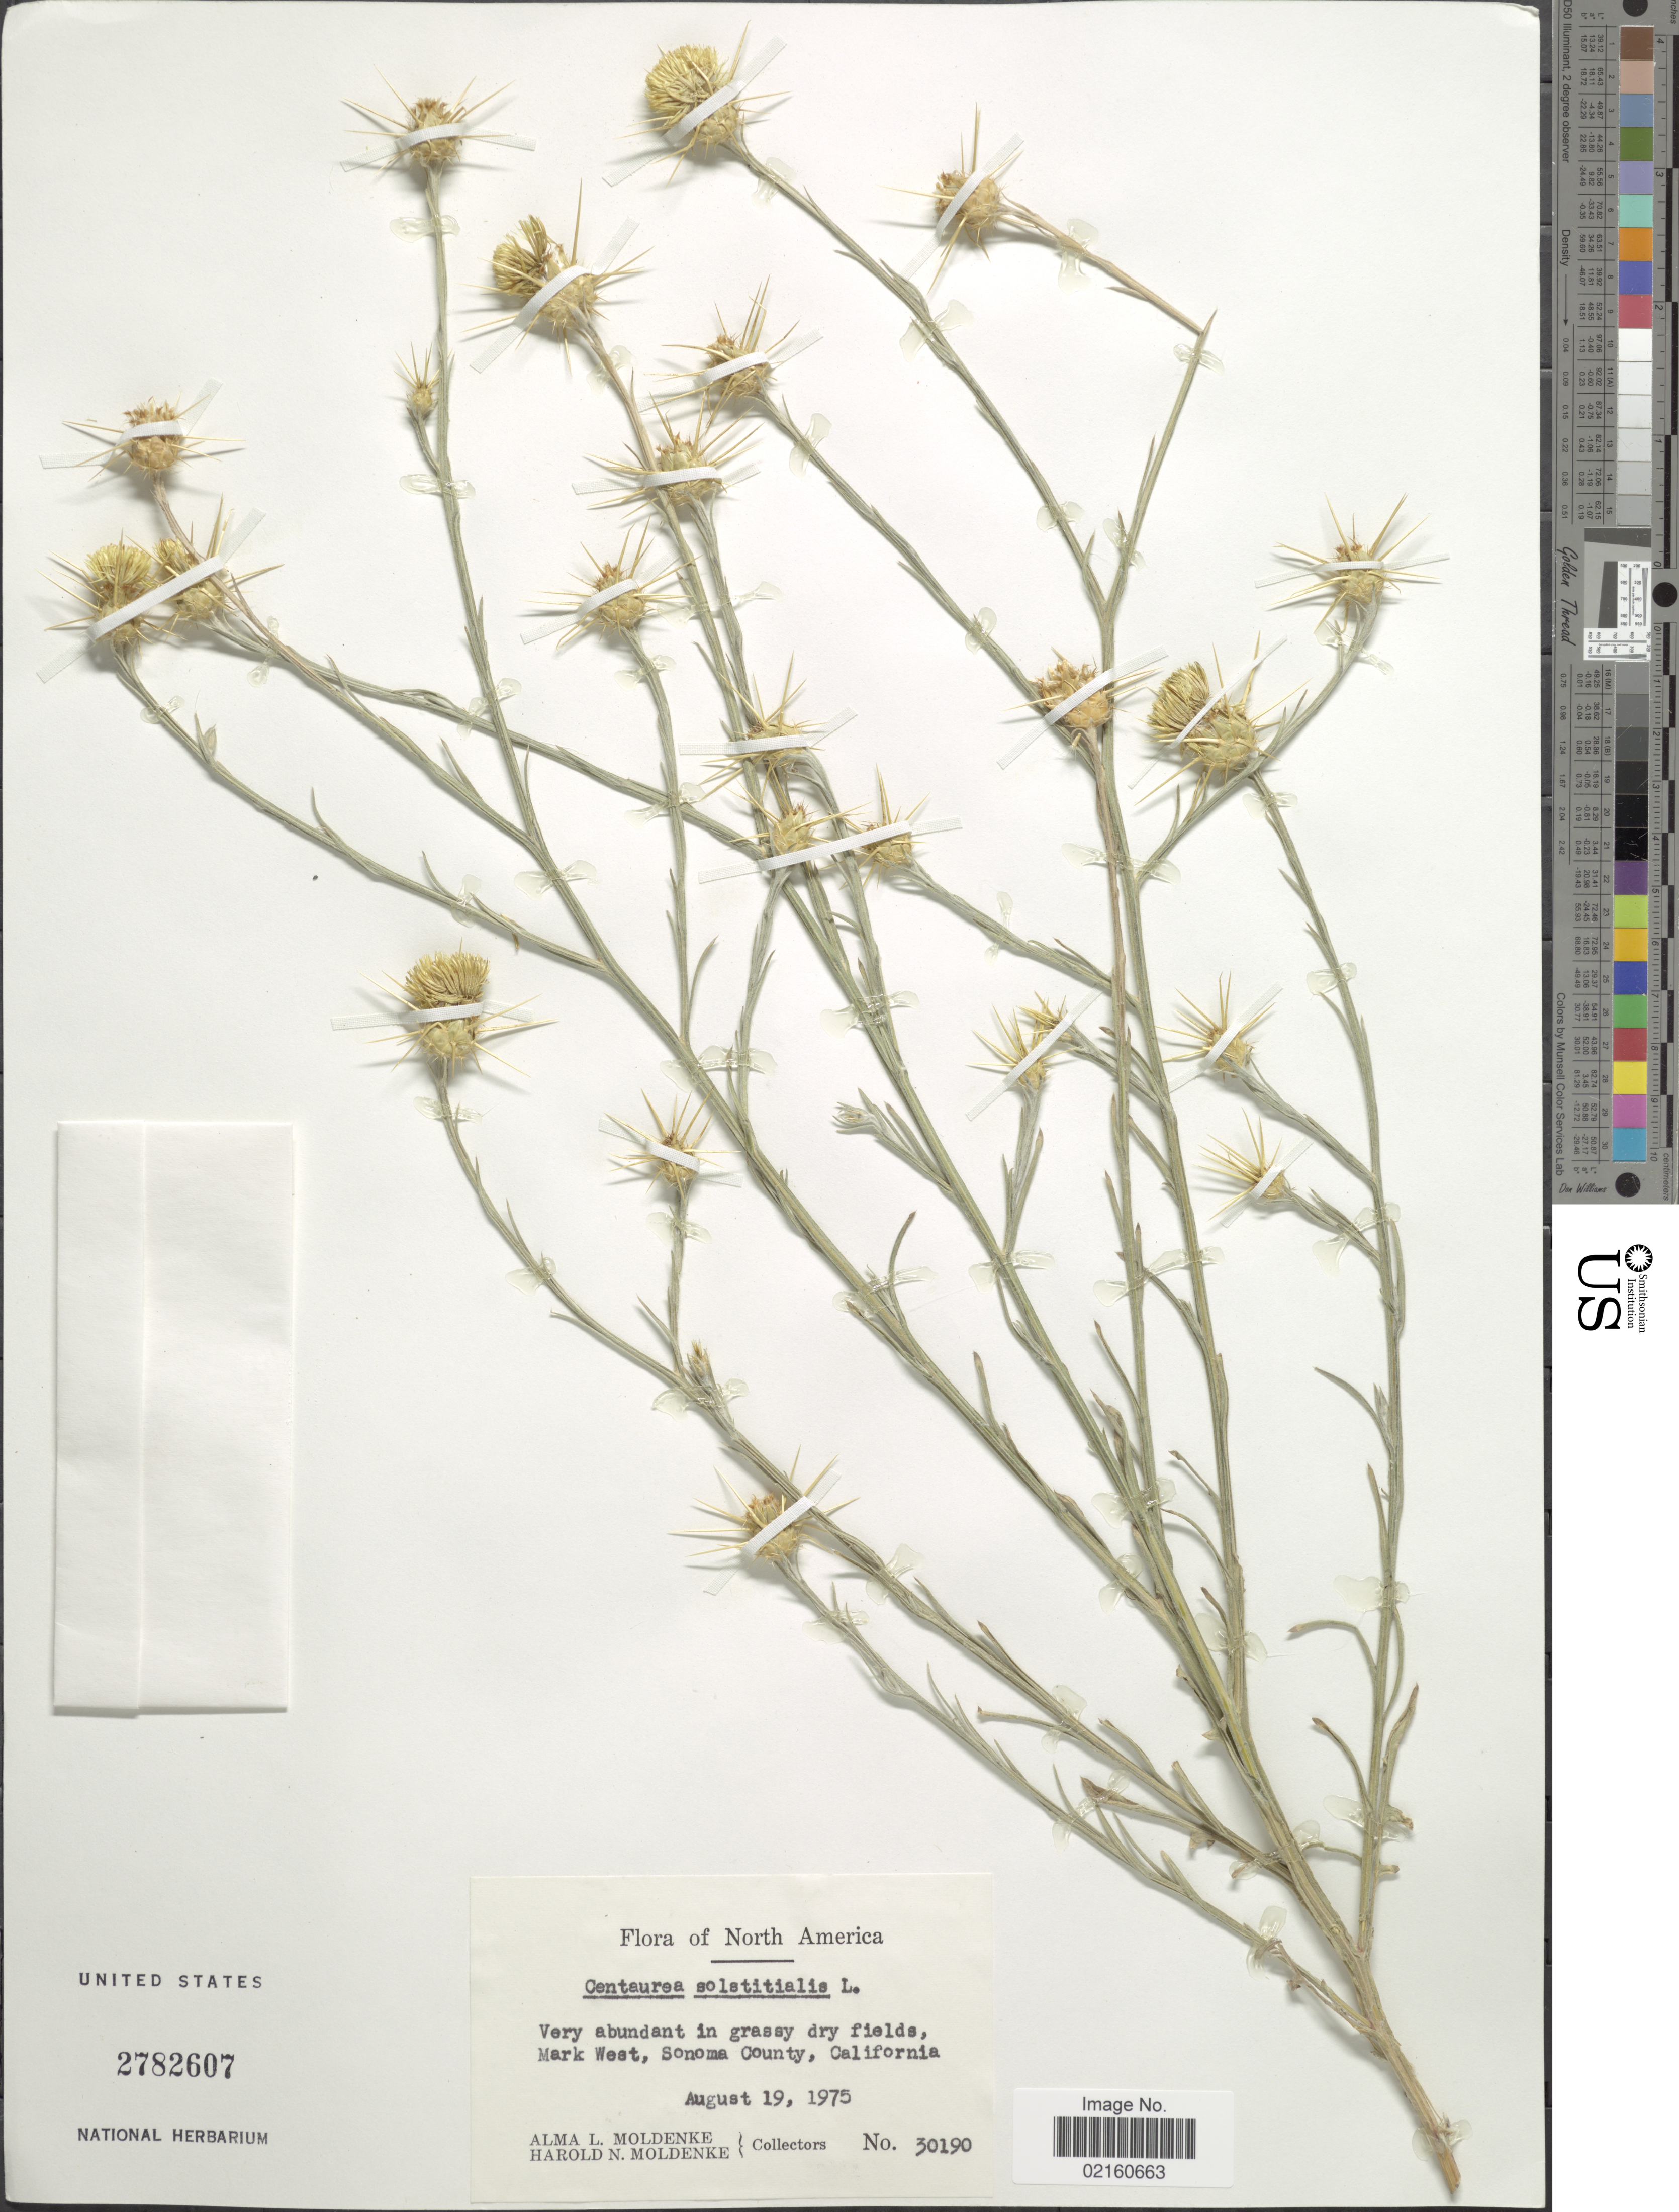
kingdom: Plantae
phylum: Tracheophyta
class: Magnoliopsida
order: Asterales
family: Asteraceae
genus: Centaurea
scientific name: Centaurea solstitialis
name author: L.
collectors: A. L. Moldenke & H. N. Moldenke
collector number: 30190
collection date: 1975-08-19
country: United States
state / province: California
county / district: Sonoma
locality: North America, Mark West, Sonoma County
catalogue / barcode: US 2782607